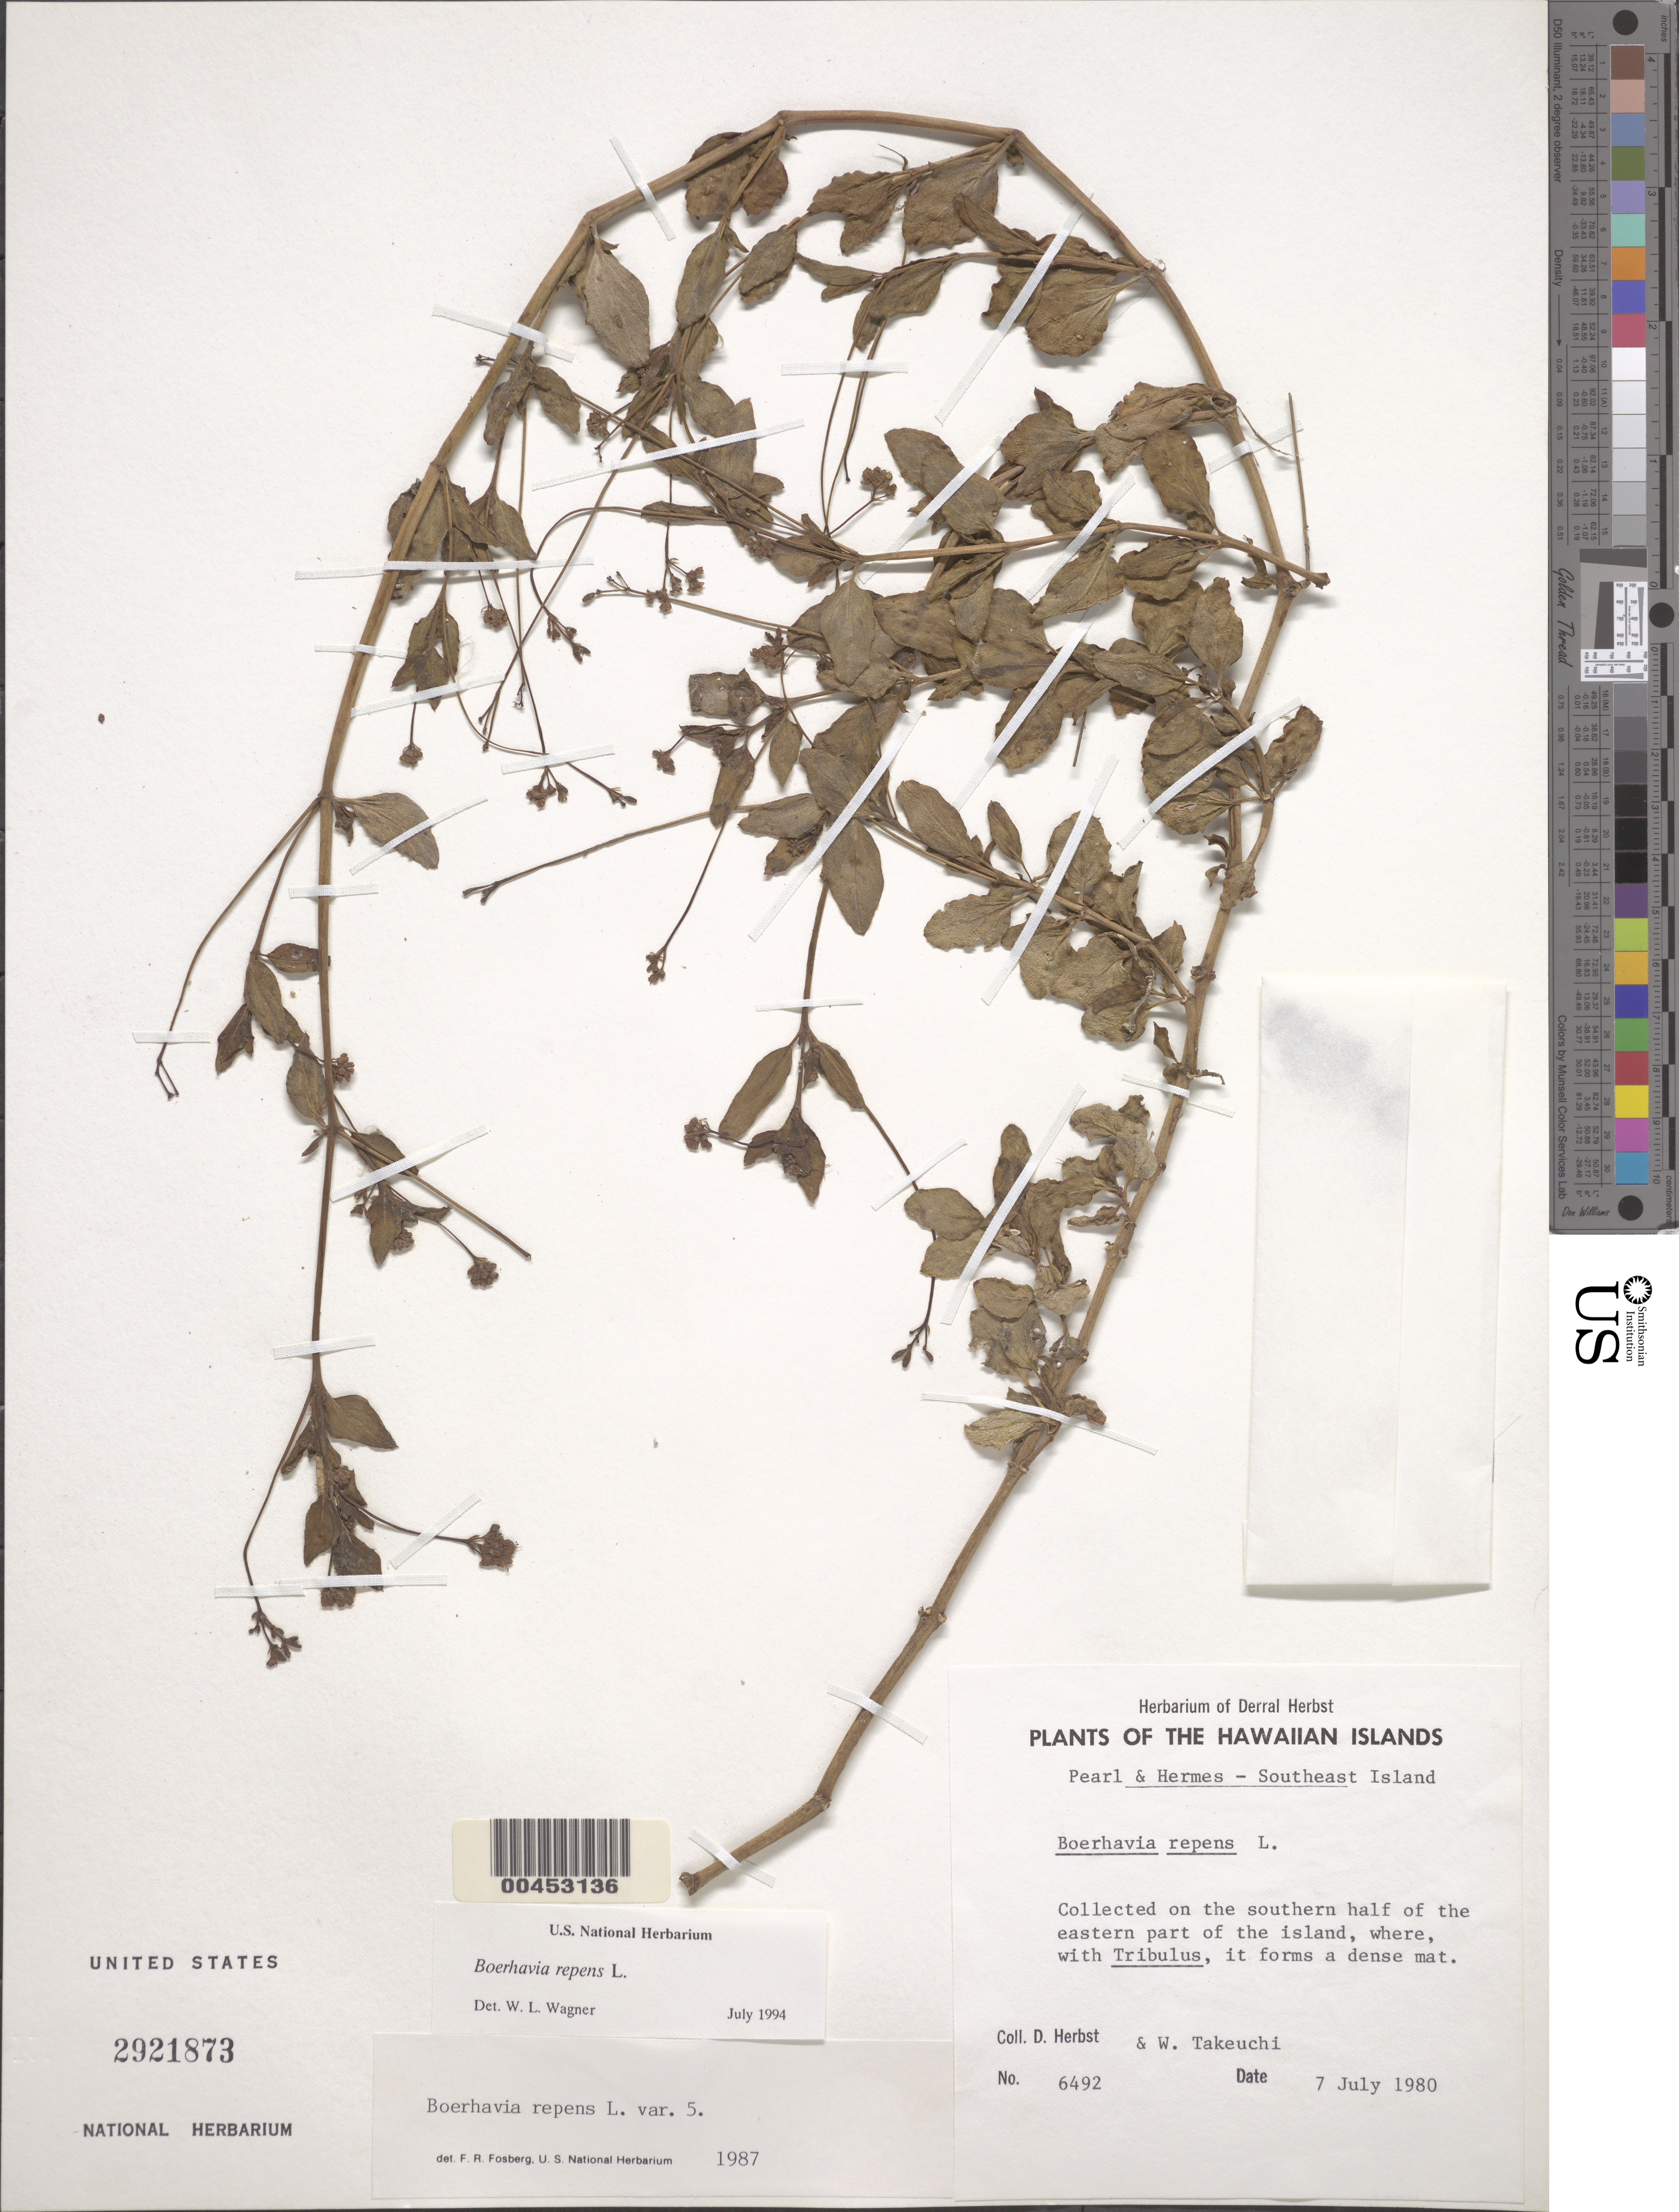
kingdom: Plantae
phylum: Tracheophyta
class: Magnoliopsida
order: Caryophyllales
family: Nyctaginaceae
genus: Boerhavia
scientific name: Boerhavia repens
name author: L.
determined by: Wagner, W. L., (BOT), Smithsonian Institution - National Museum of Natural History (UNITED STATES)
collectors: D. R. Herbst & W. N. Takeuchi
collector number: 6492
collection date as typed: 7 Jul 1980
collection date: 1980-07-07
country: United States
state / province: Hawaii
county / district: Honolulu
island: Pearl and Hermes Atoll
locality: Southeast Islet, on the S half of the E part of the island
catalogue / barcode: US 2921873